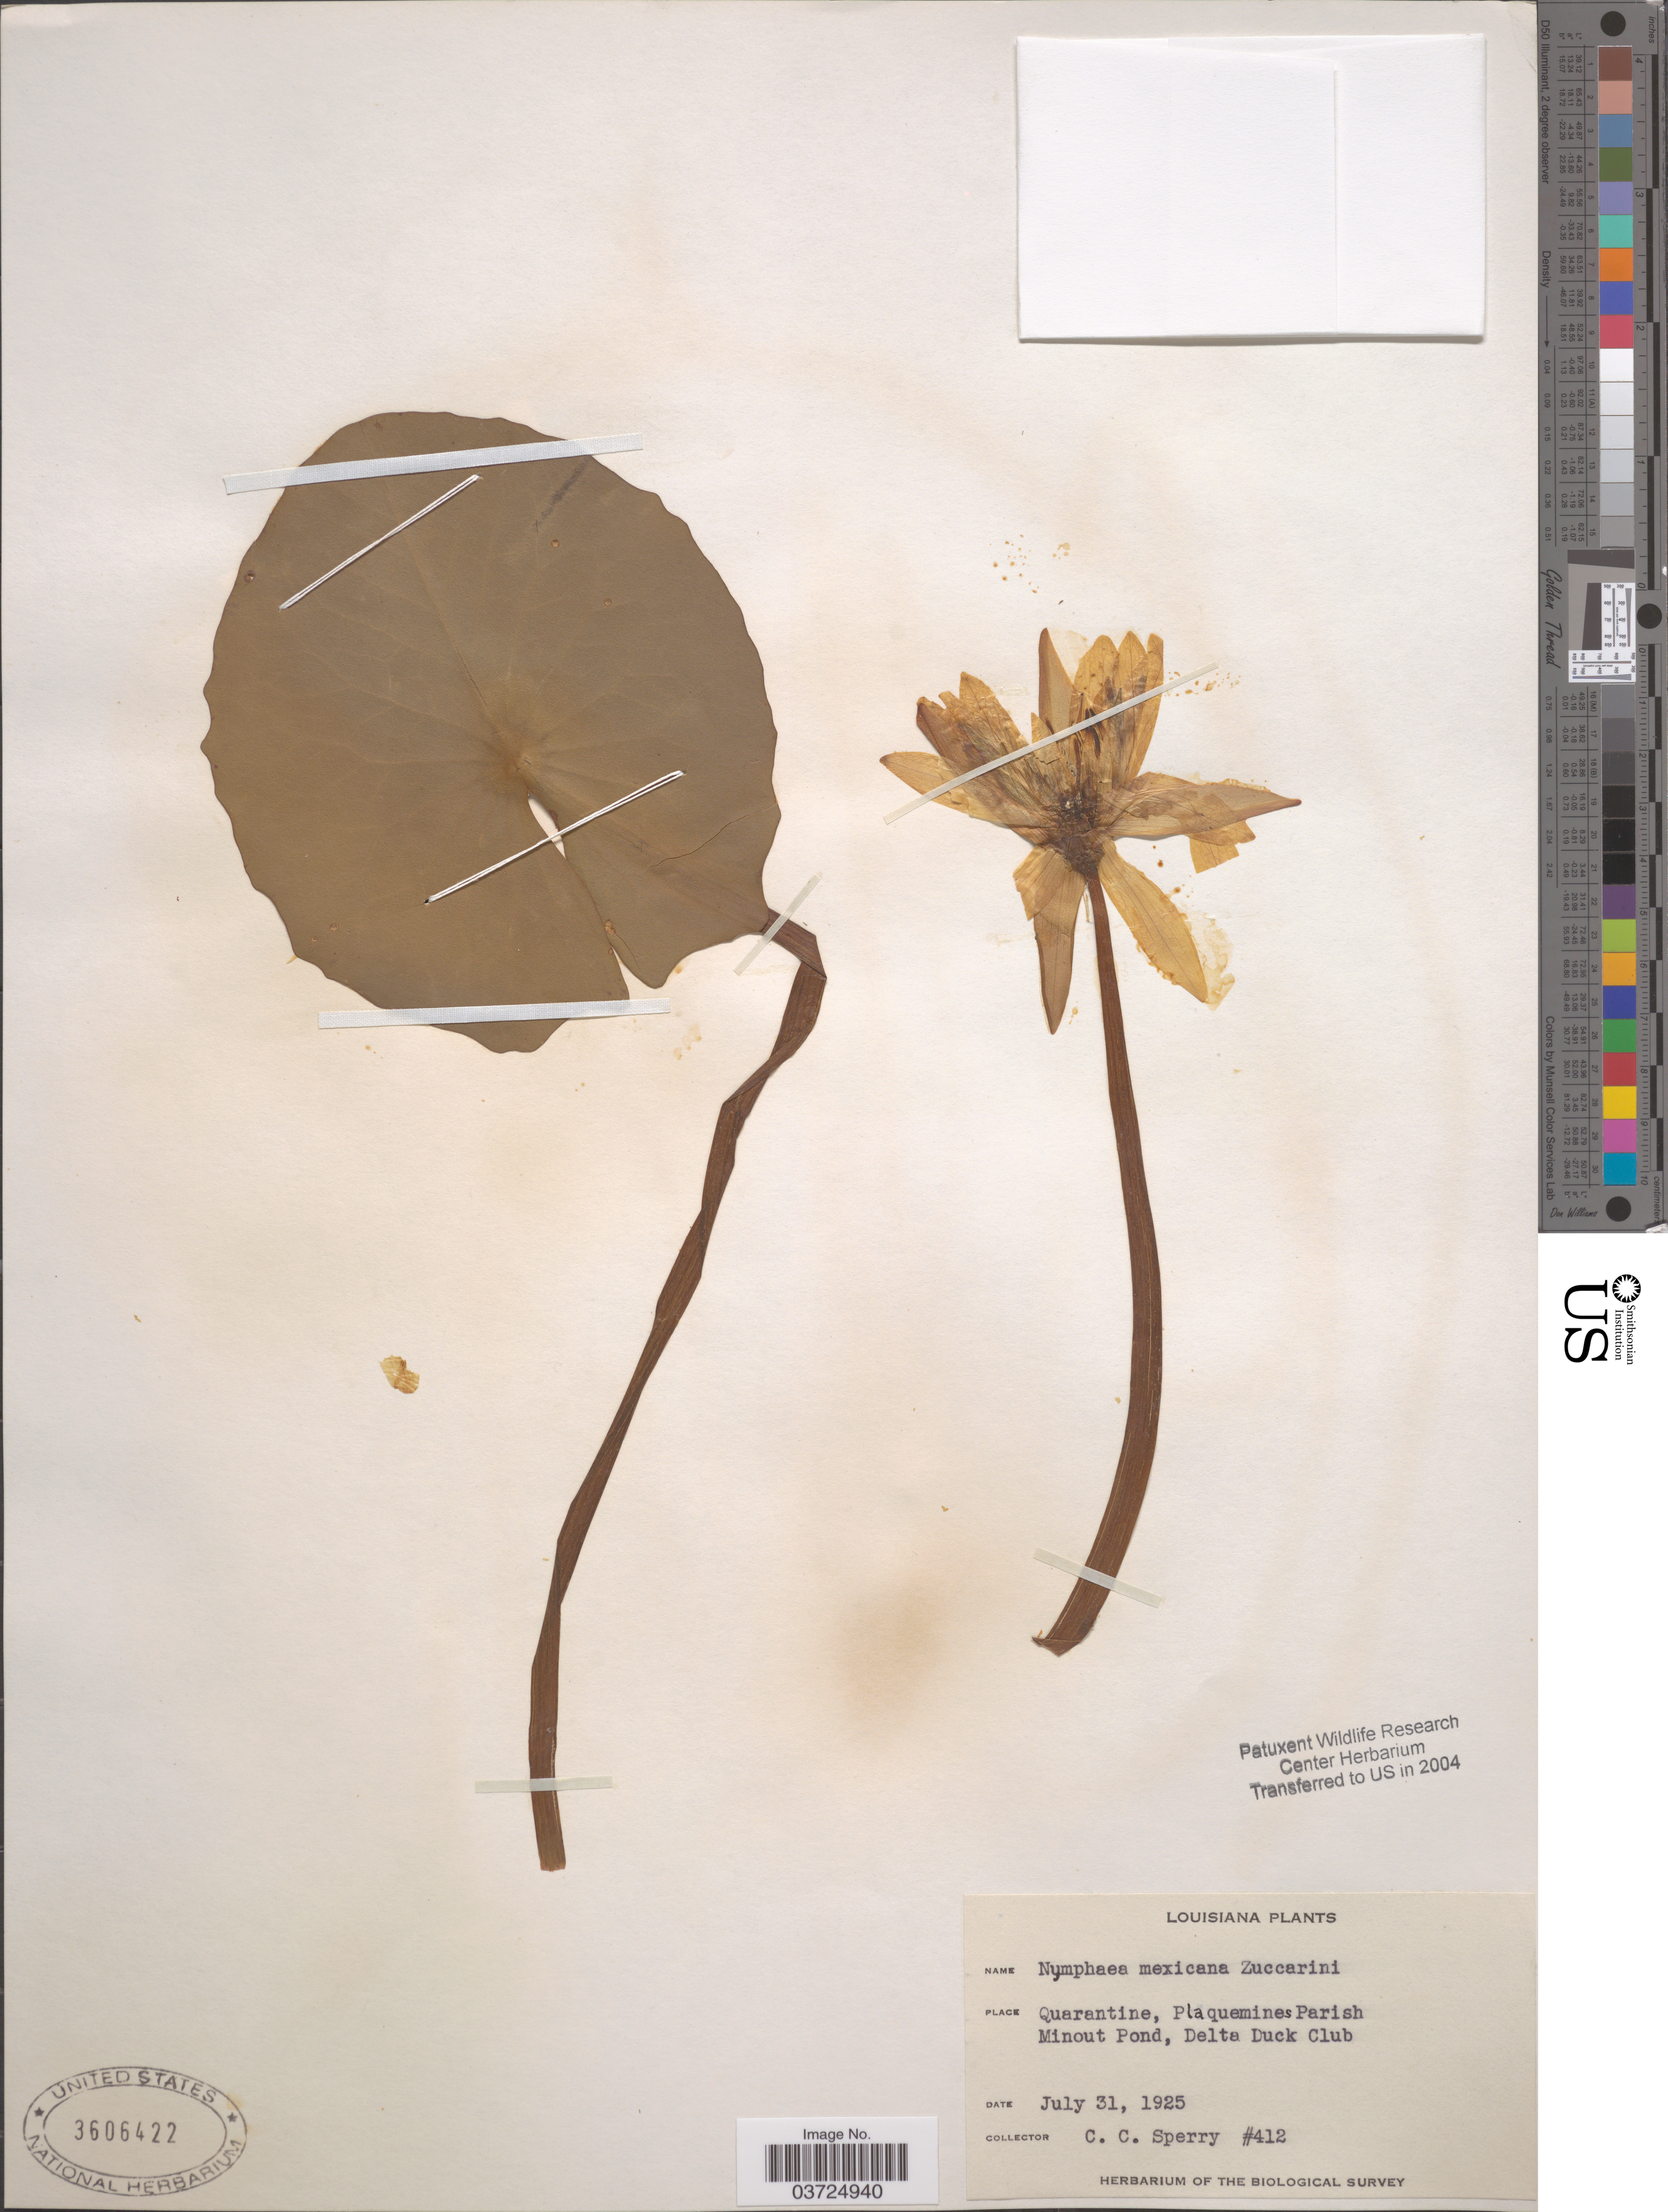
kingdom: Plantae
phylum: Tracheophyta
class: Magnoliopsida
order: Nymphaeales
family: Nymphaeaceae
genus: Nymphaea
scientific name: Nymphaea mexicana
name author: Zucc.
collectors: C. C. Sperry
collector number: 412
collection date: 1925-07-31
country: United States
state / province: Louisiana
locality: Quarantine, Plaquemines Parish. Minout Pond, Delta Duck Club.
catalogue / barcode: US 3606422